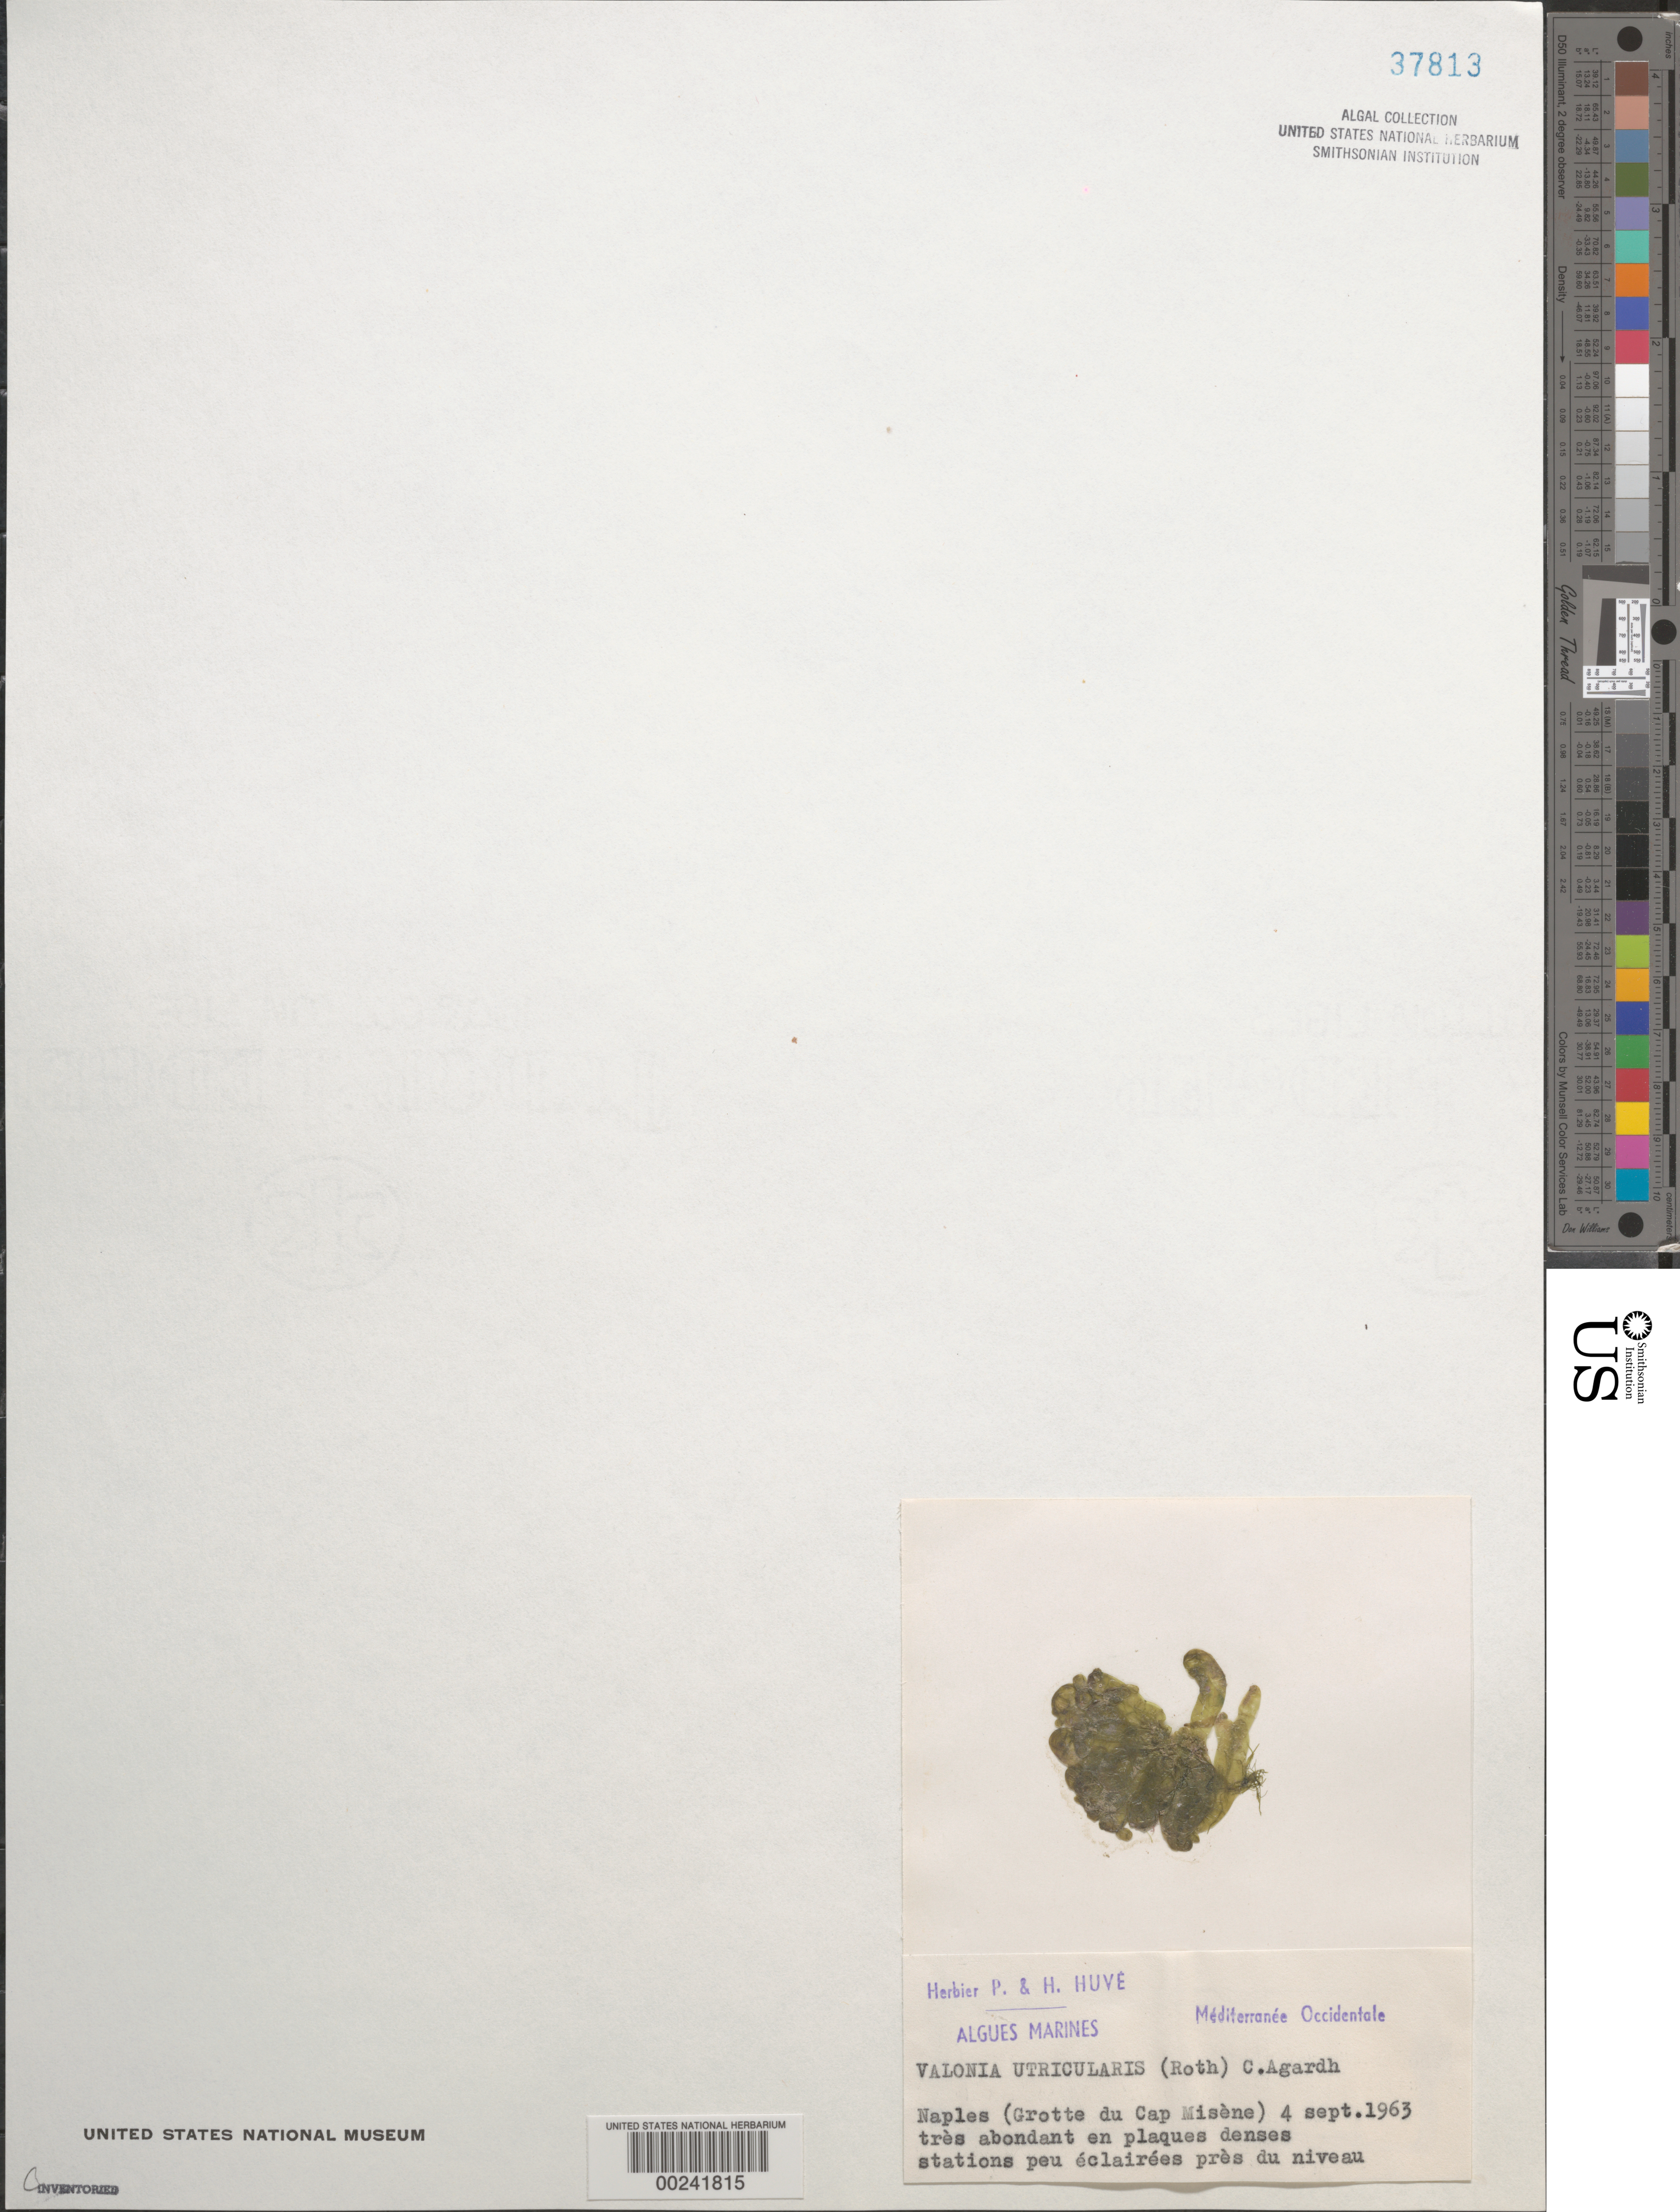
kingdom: Plantae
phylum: Chlorophyta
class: Ulvophyceae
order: Siphonocladales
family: Valoniaceae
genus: Valonia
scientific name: Valonia utricularis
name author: (Roth) C. Agardh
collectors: P. Huve & H. Huve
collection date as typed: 04 Sep 1963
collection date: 1963-09-04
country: Italy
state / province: Campania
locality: Naples, grotte du cap misene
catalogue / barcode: US 37813